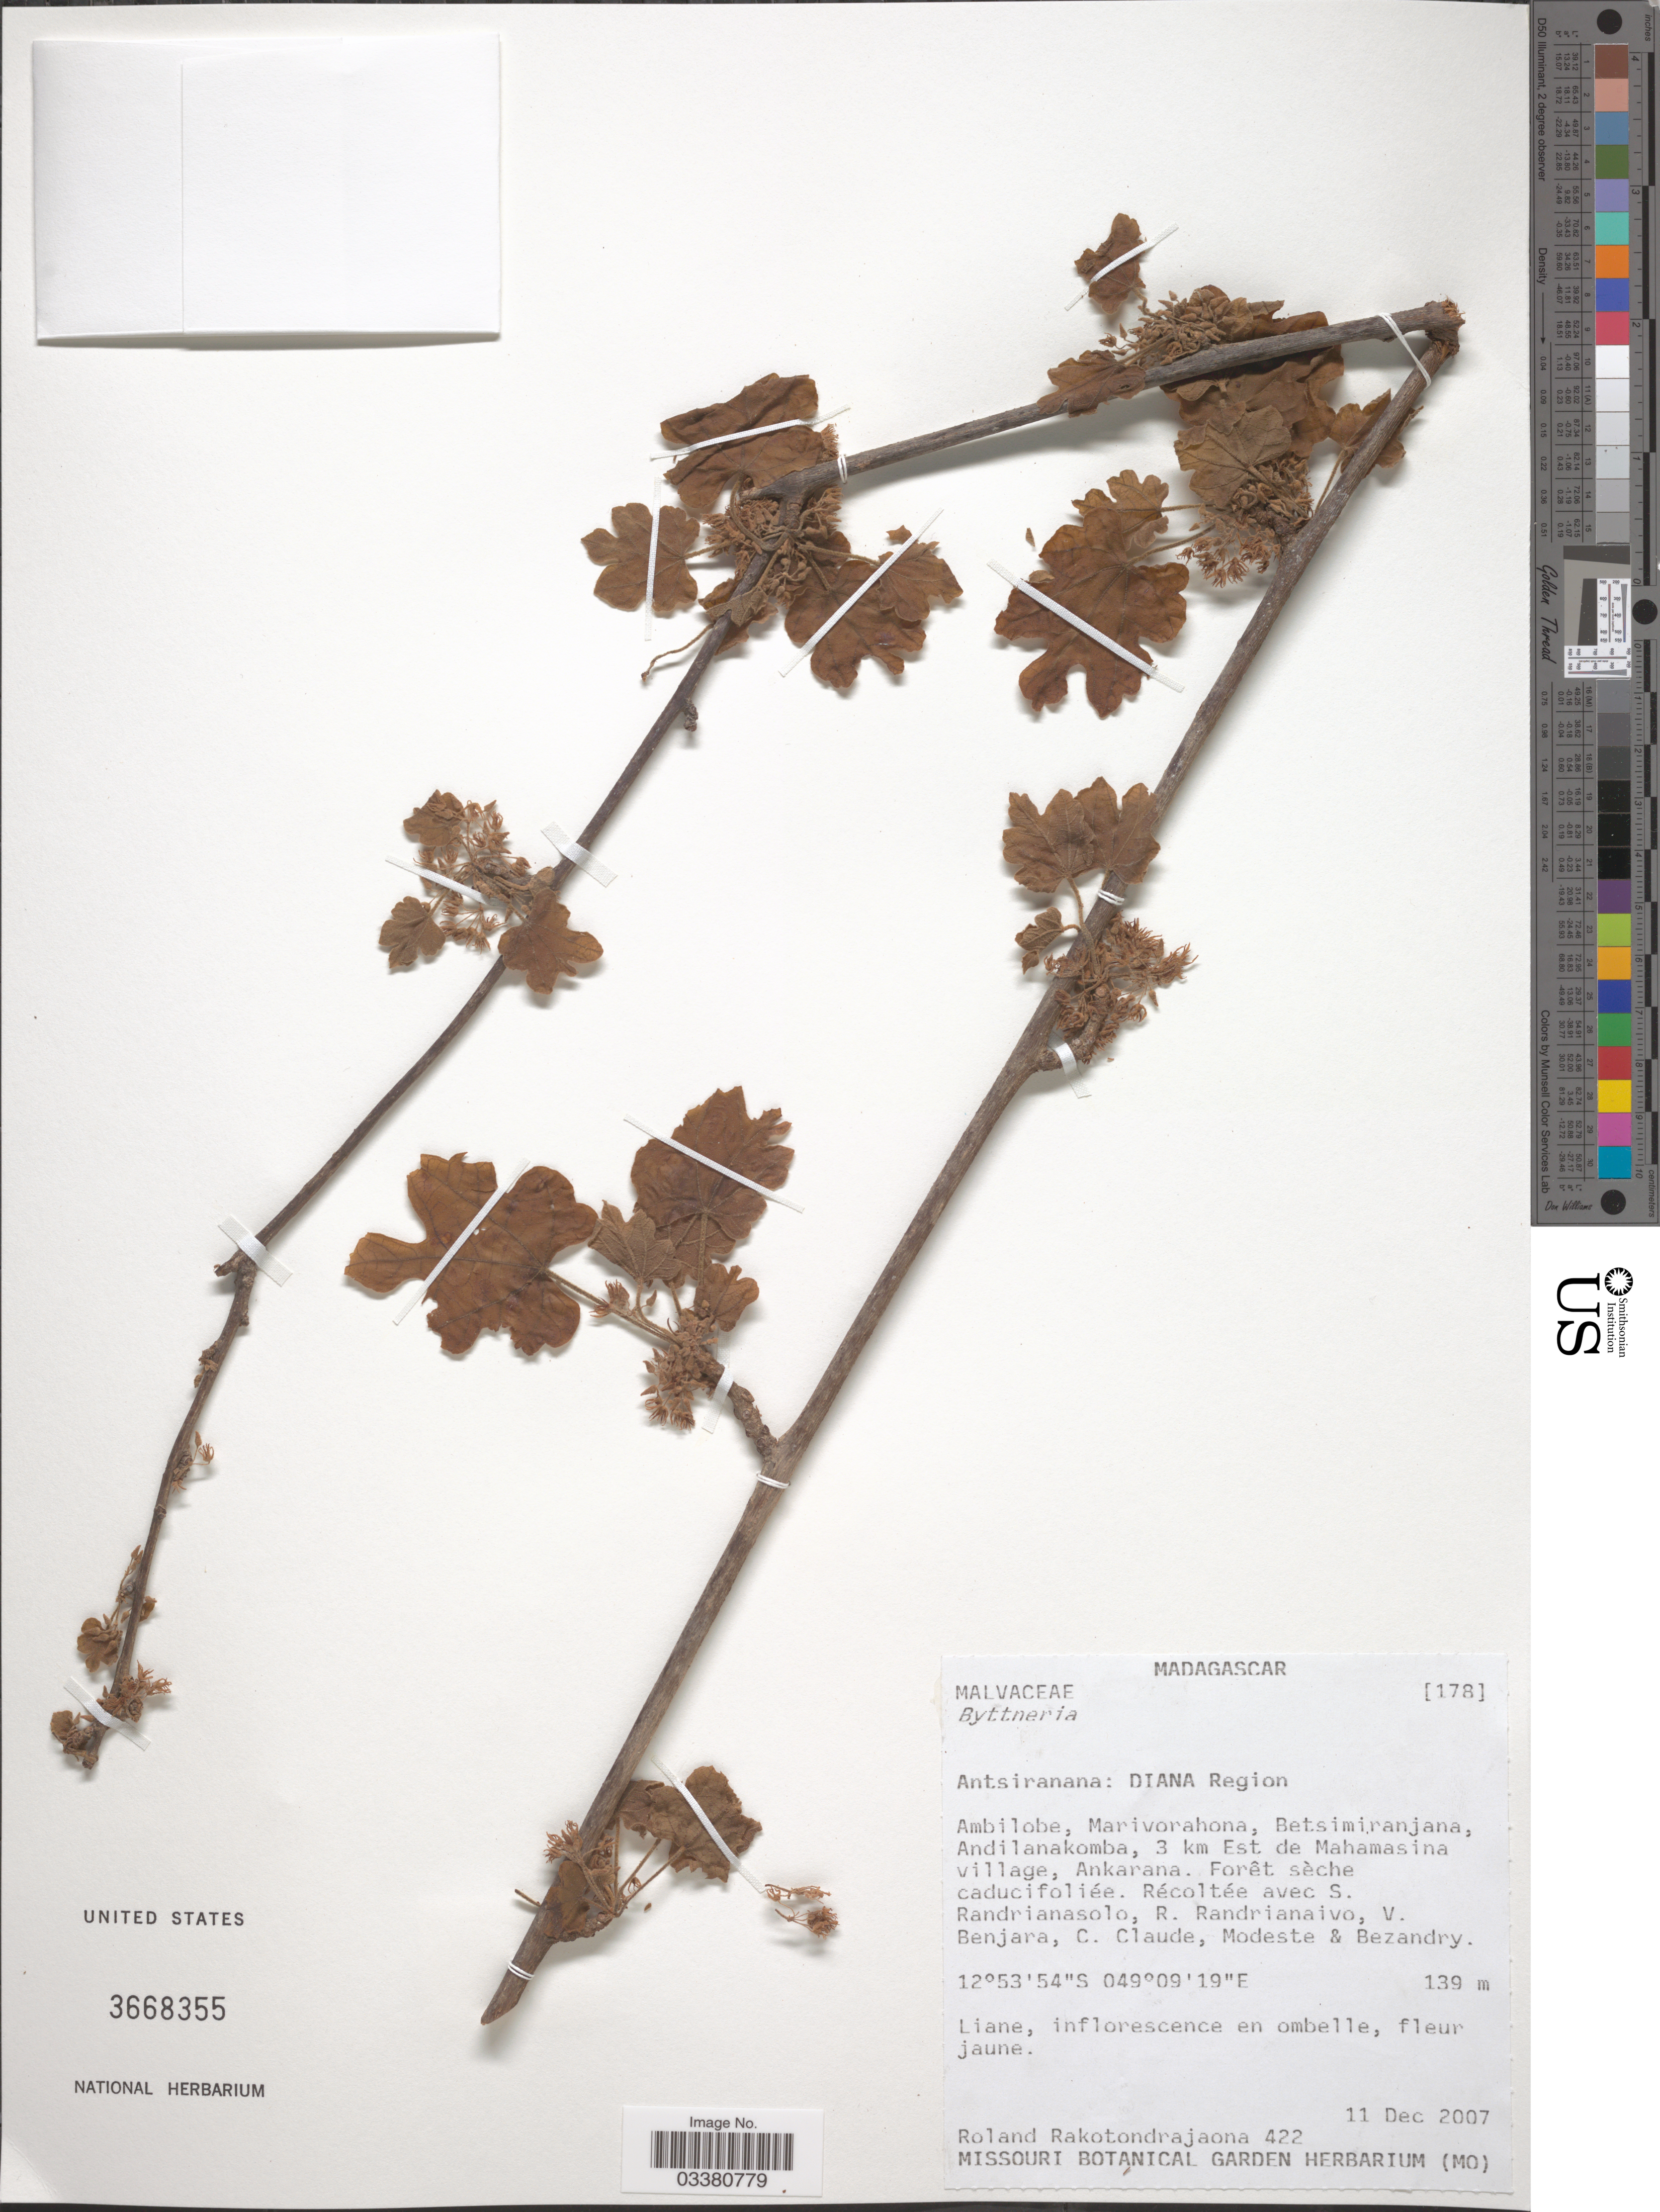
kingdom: Plantae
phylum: Tracheophyta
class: Magnoliopsida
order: Malvales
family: Malvaceae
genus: Byttneria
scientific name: Byttneria sp.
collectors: R. Rakotondrajaona, S. Randrianasolo, R. Randrianaivo, V. Benjara & et al.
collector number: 422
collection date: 2007-12-11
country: Madagascar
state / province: Diana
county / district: Ambilobe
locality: DIANA Region. Ambilobe, Marivorahona, Betsimiranjana, Andilanakomba, 3 km Est de Mahamasina village, Ankarana.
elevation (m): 139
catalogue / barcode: US 3668355